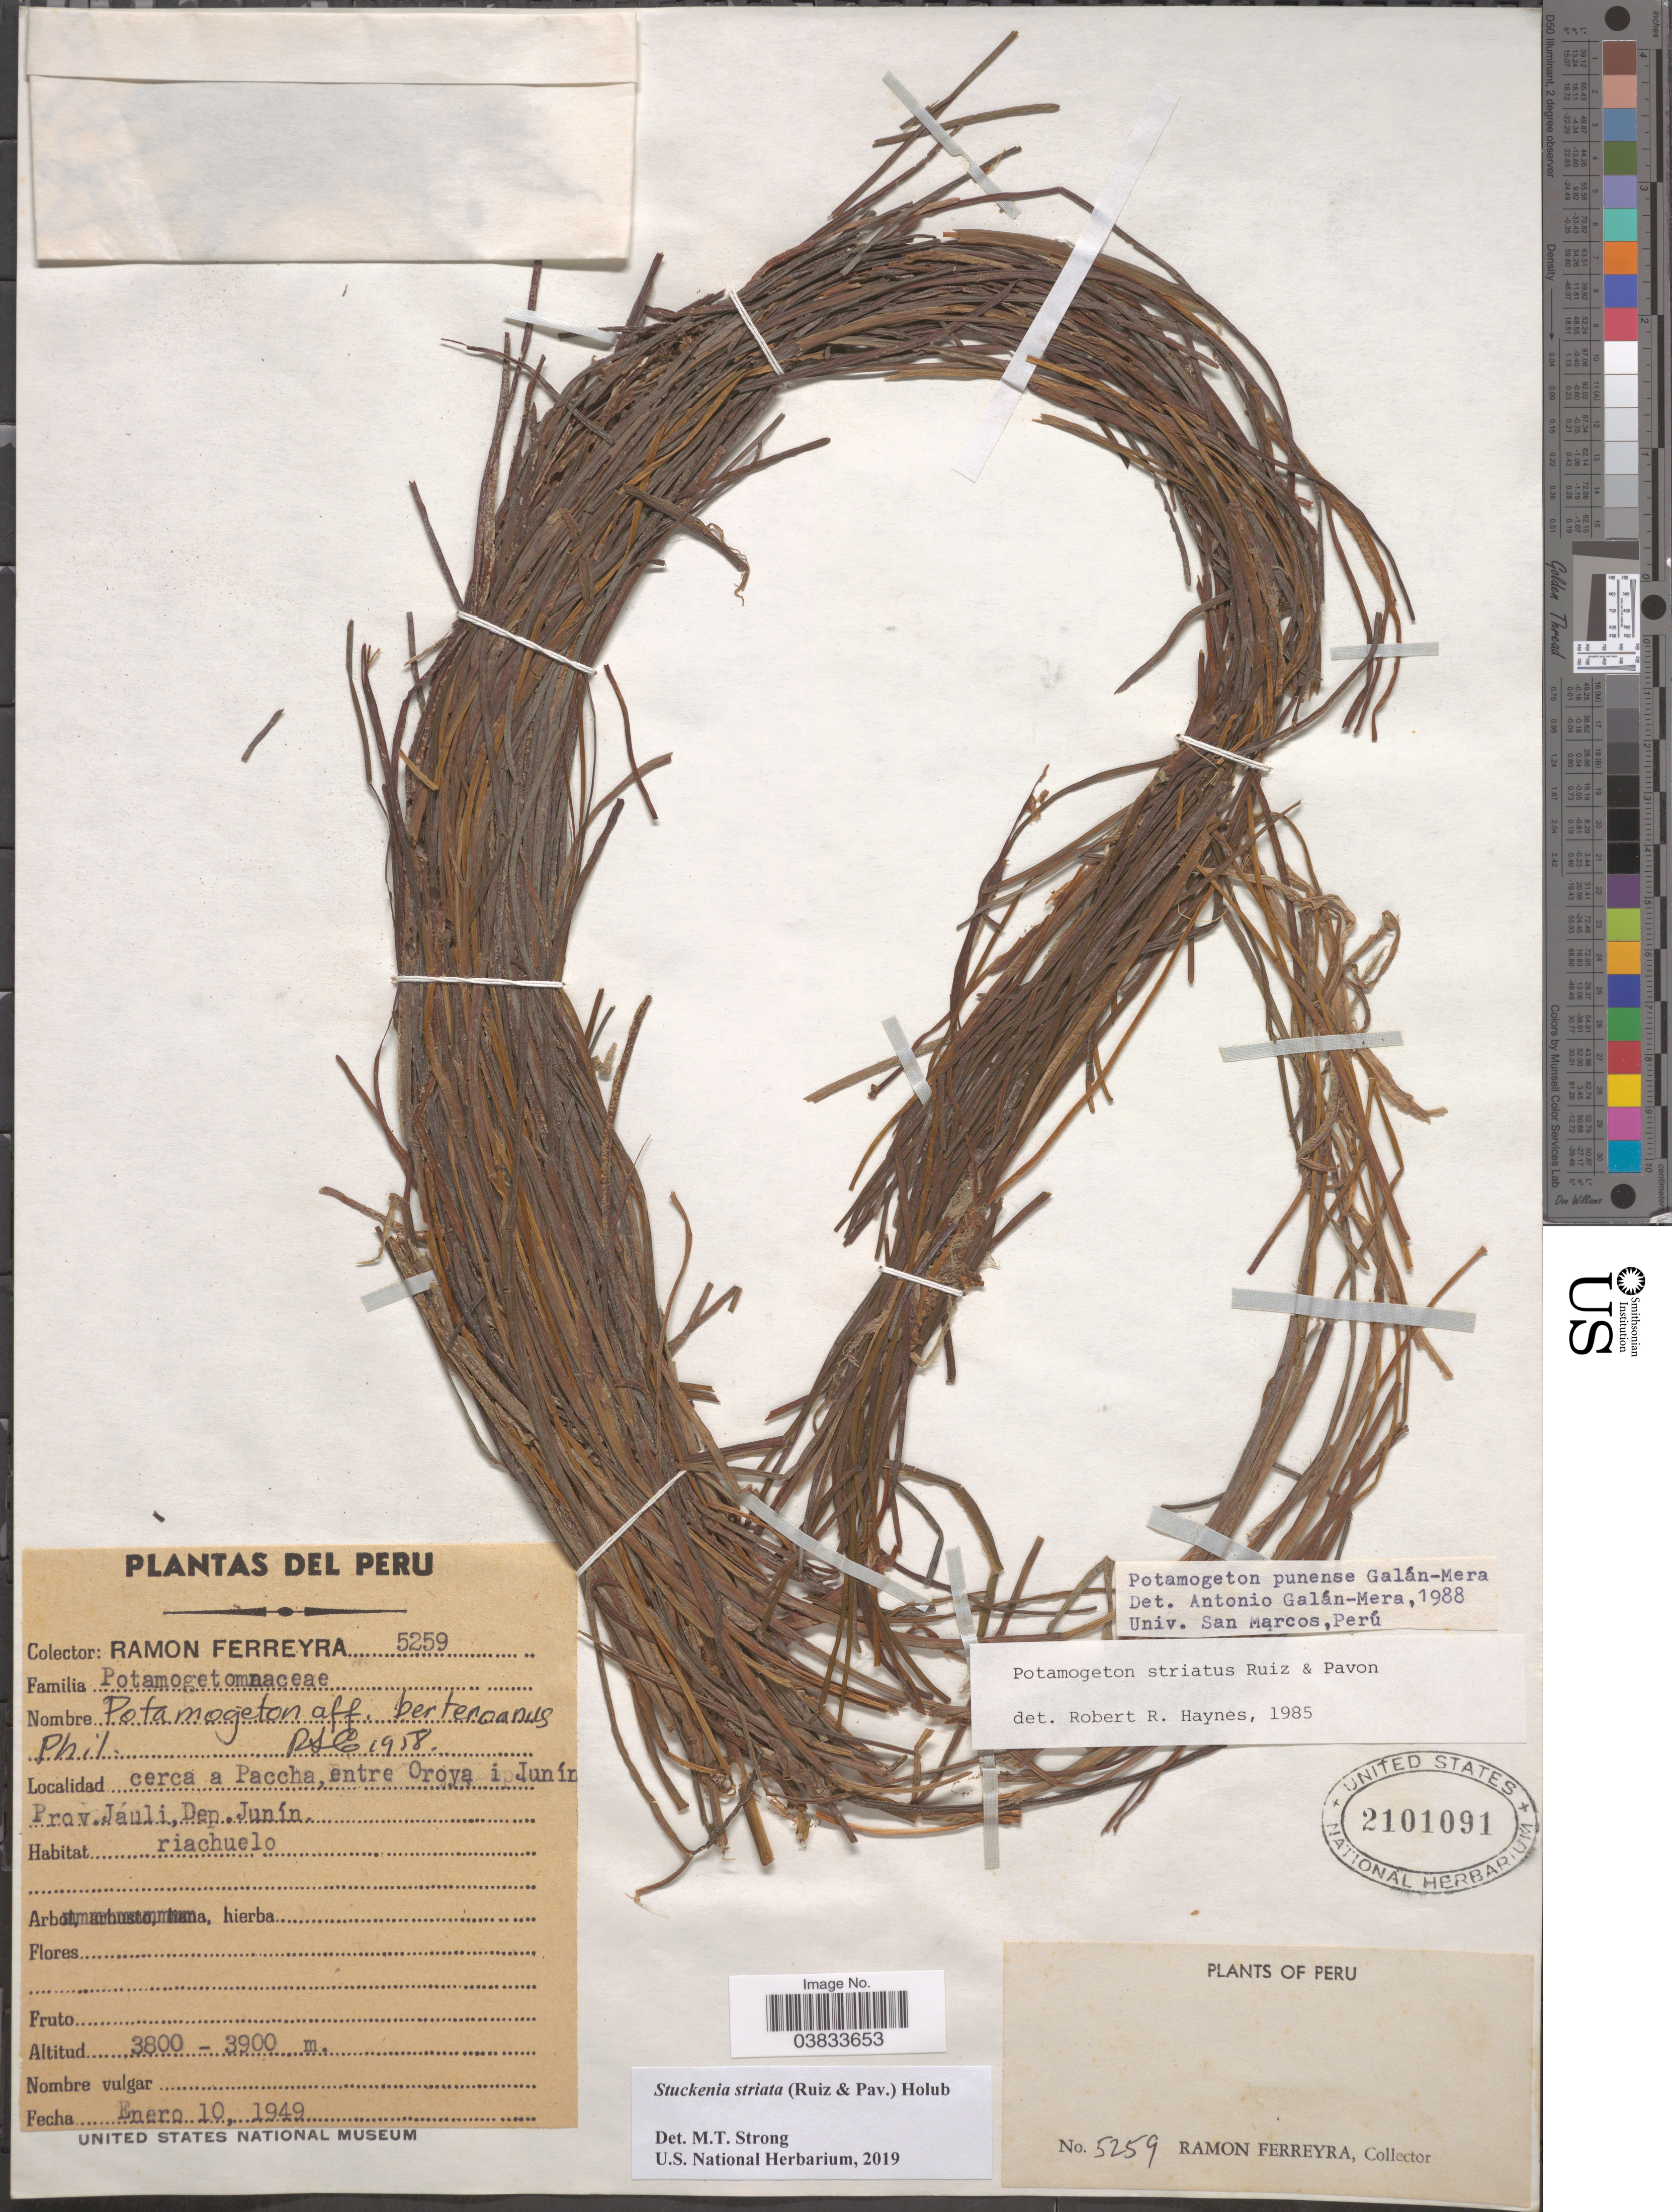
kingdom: Plantae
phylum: Tracheophyta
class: Liliopsida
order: Alismatales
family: Potamogetonaceae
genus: Stuckenia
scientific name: Stuckenia striata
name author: (Ruiz & Pav.) Holub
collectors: R. A. Ferreyra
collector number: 5259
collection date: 1949-01-10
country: Peru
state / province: Junín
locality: Cerca a Paccha, entre Oroya i Junín Prov. Jauli, Dep. Junín.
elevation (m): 3800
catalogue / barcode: US 2101091